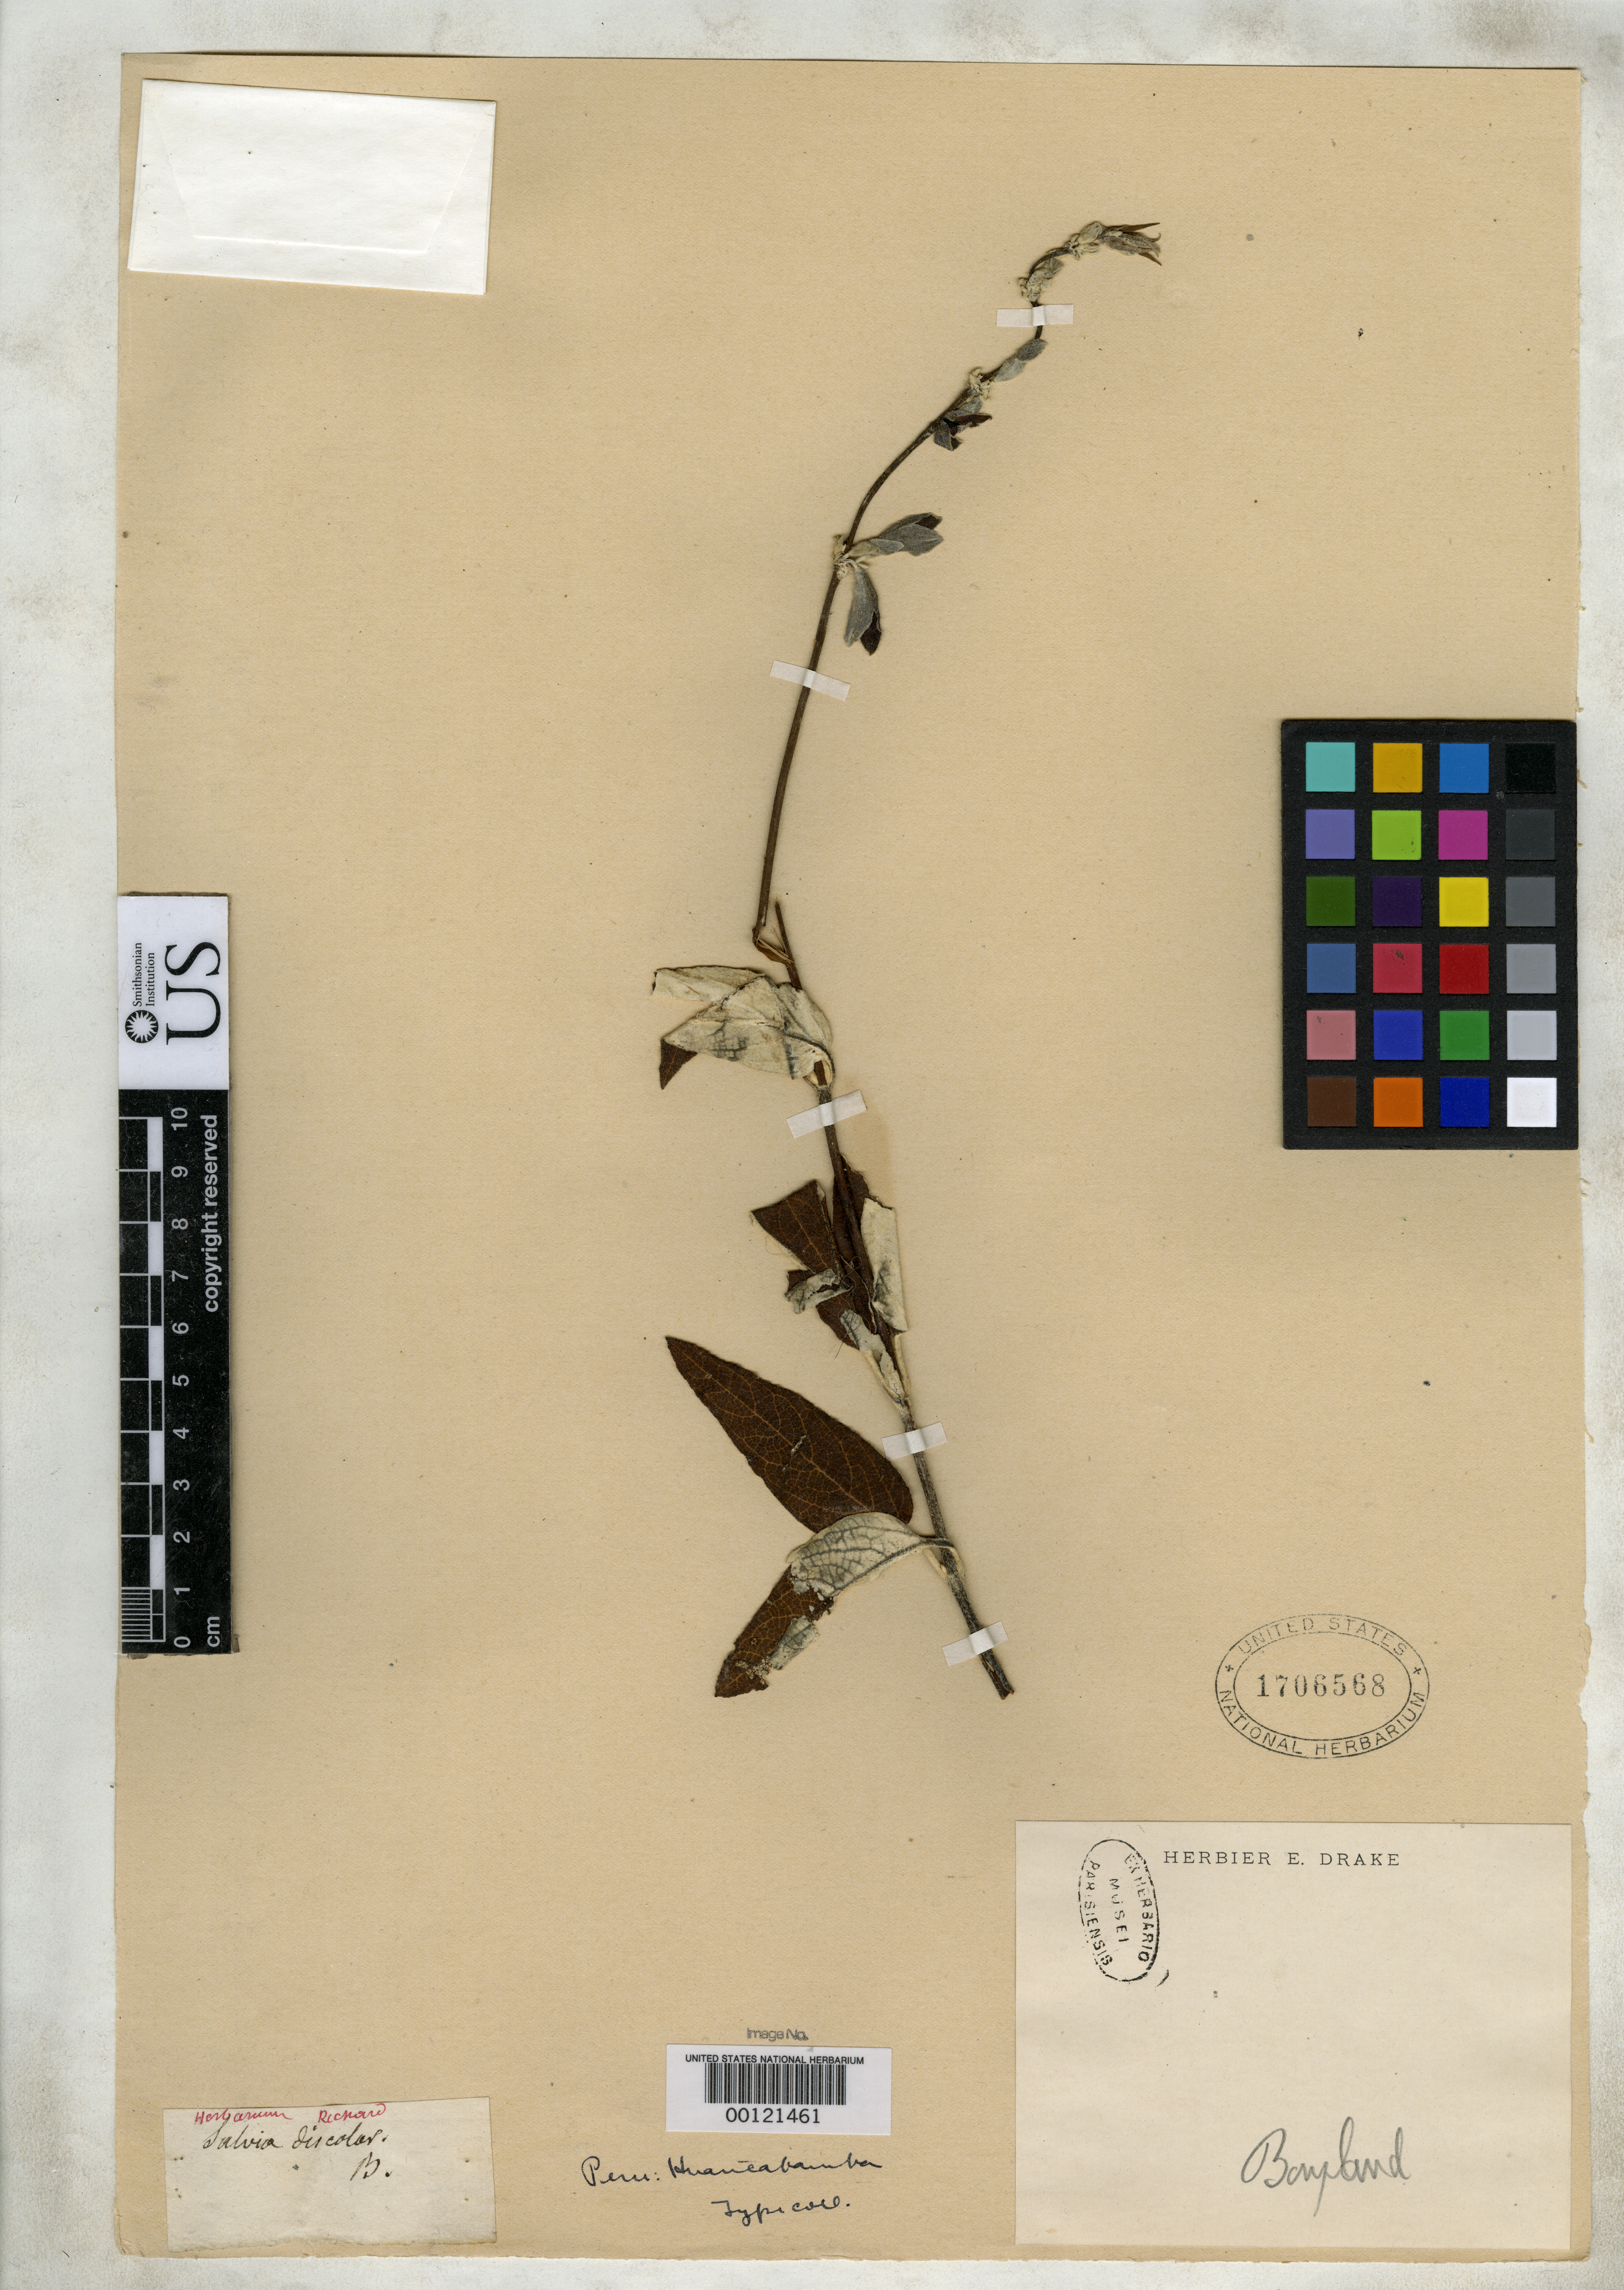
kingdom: Plantae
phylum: Tracheophyta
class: Magnoliopsida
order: Lamiales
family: Lamiaceae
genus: Salvia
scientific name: Salvia discolor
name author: Kunth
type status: Type Fragment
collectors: F. W. Humboldt & A. J. A. Bonpland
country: Peru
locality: Guancabamba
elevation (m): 299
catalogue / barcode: US 1706568